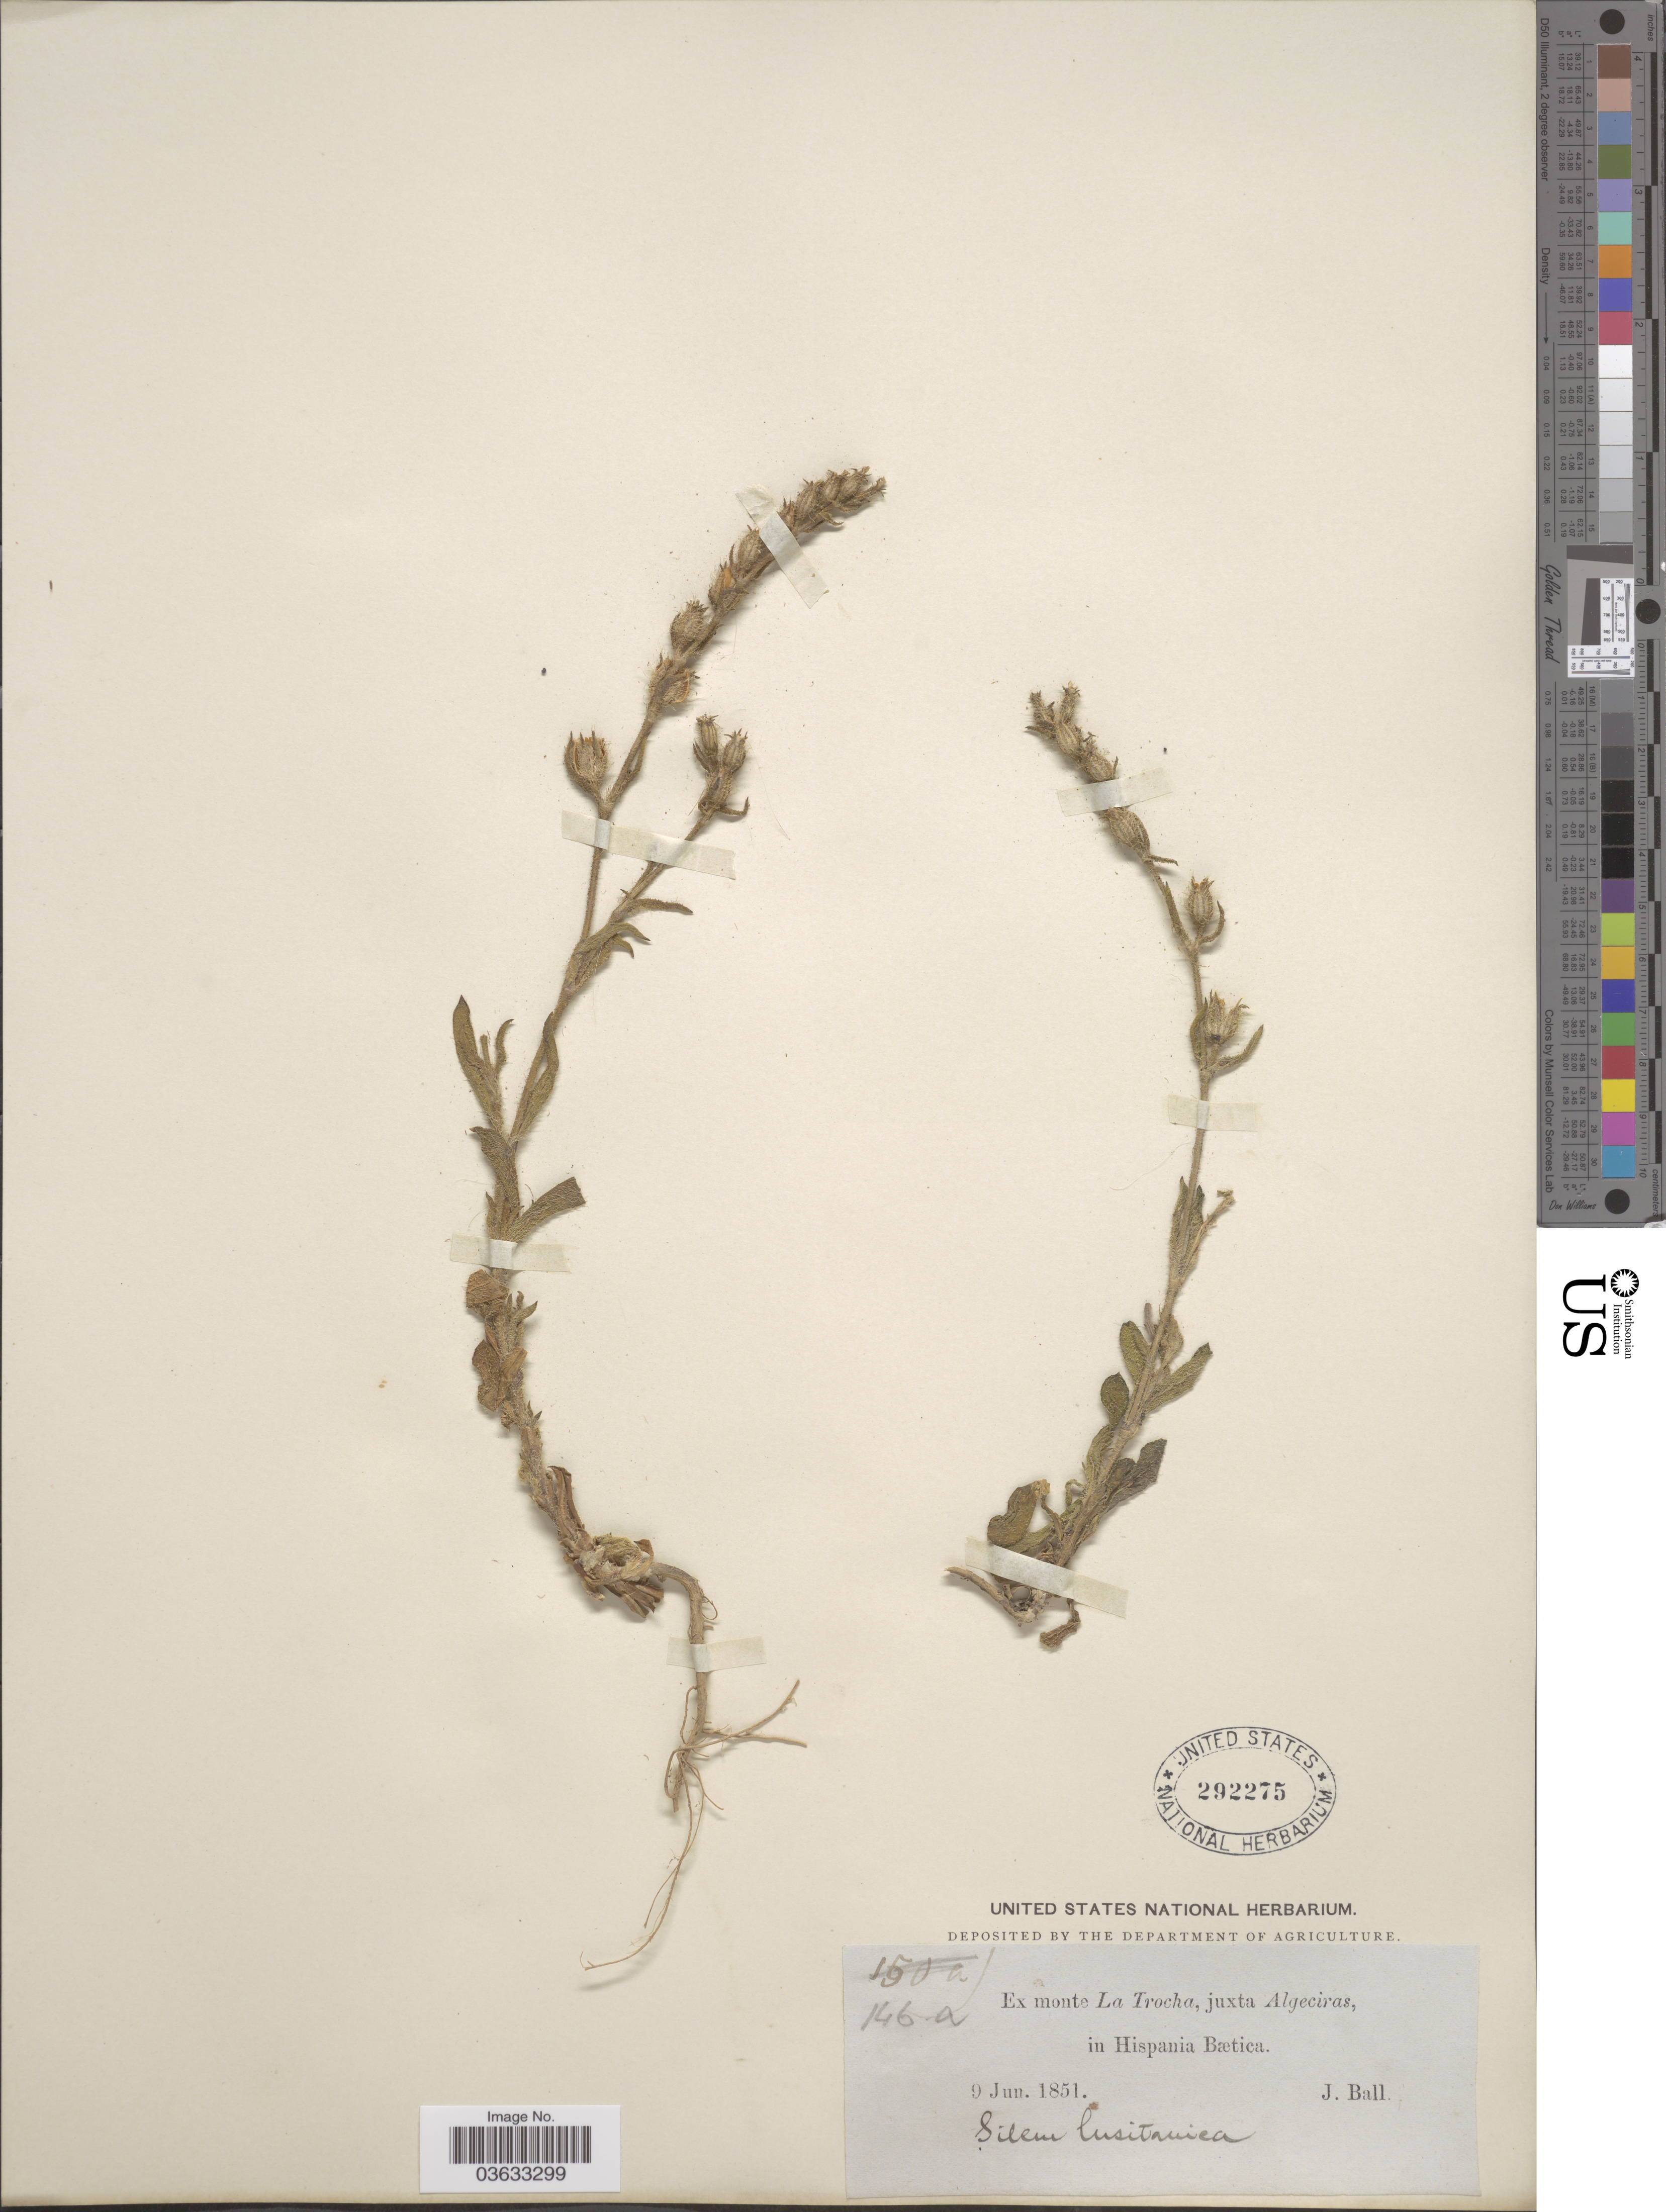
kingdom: Plantae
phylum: Tracheophyta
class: Magnoliopsida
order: Caryophyllales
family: Caryophyllaceae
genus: Silene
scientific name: Silene lusitanica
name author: L.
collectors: J. Ball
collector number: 146-a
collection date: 1851-06-09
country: Spain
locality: Ex monte La Trocha, juxta Algeciras, in Hispania Bætica.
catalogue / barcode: US 292275